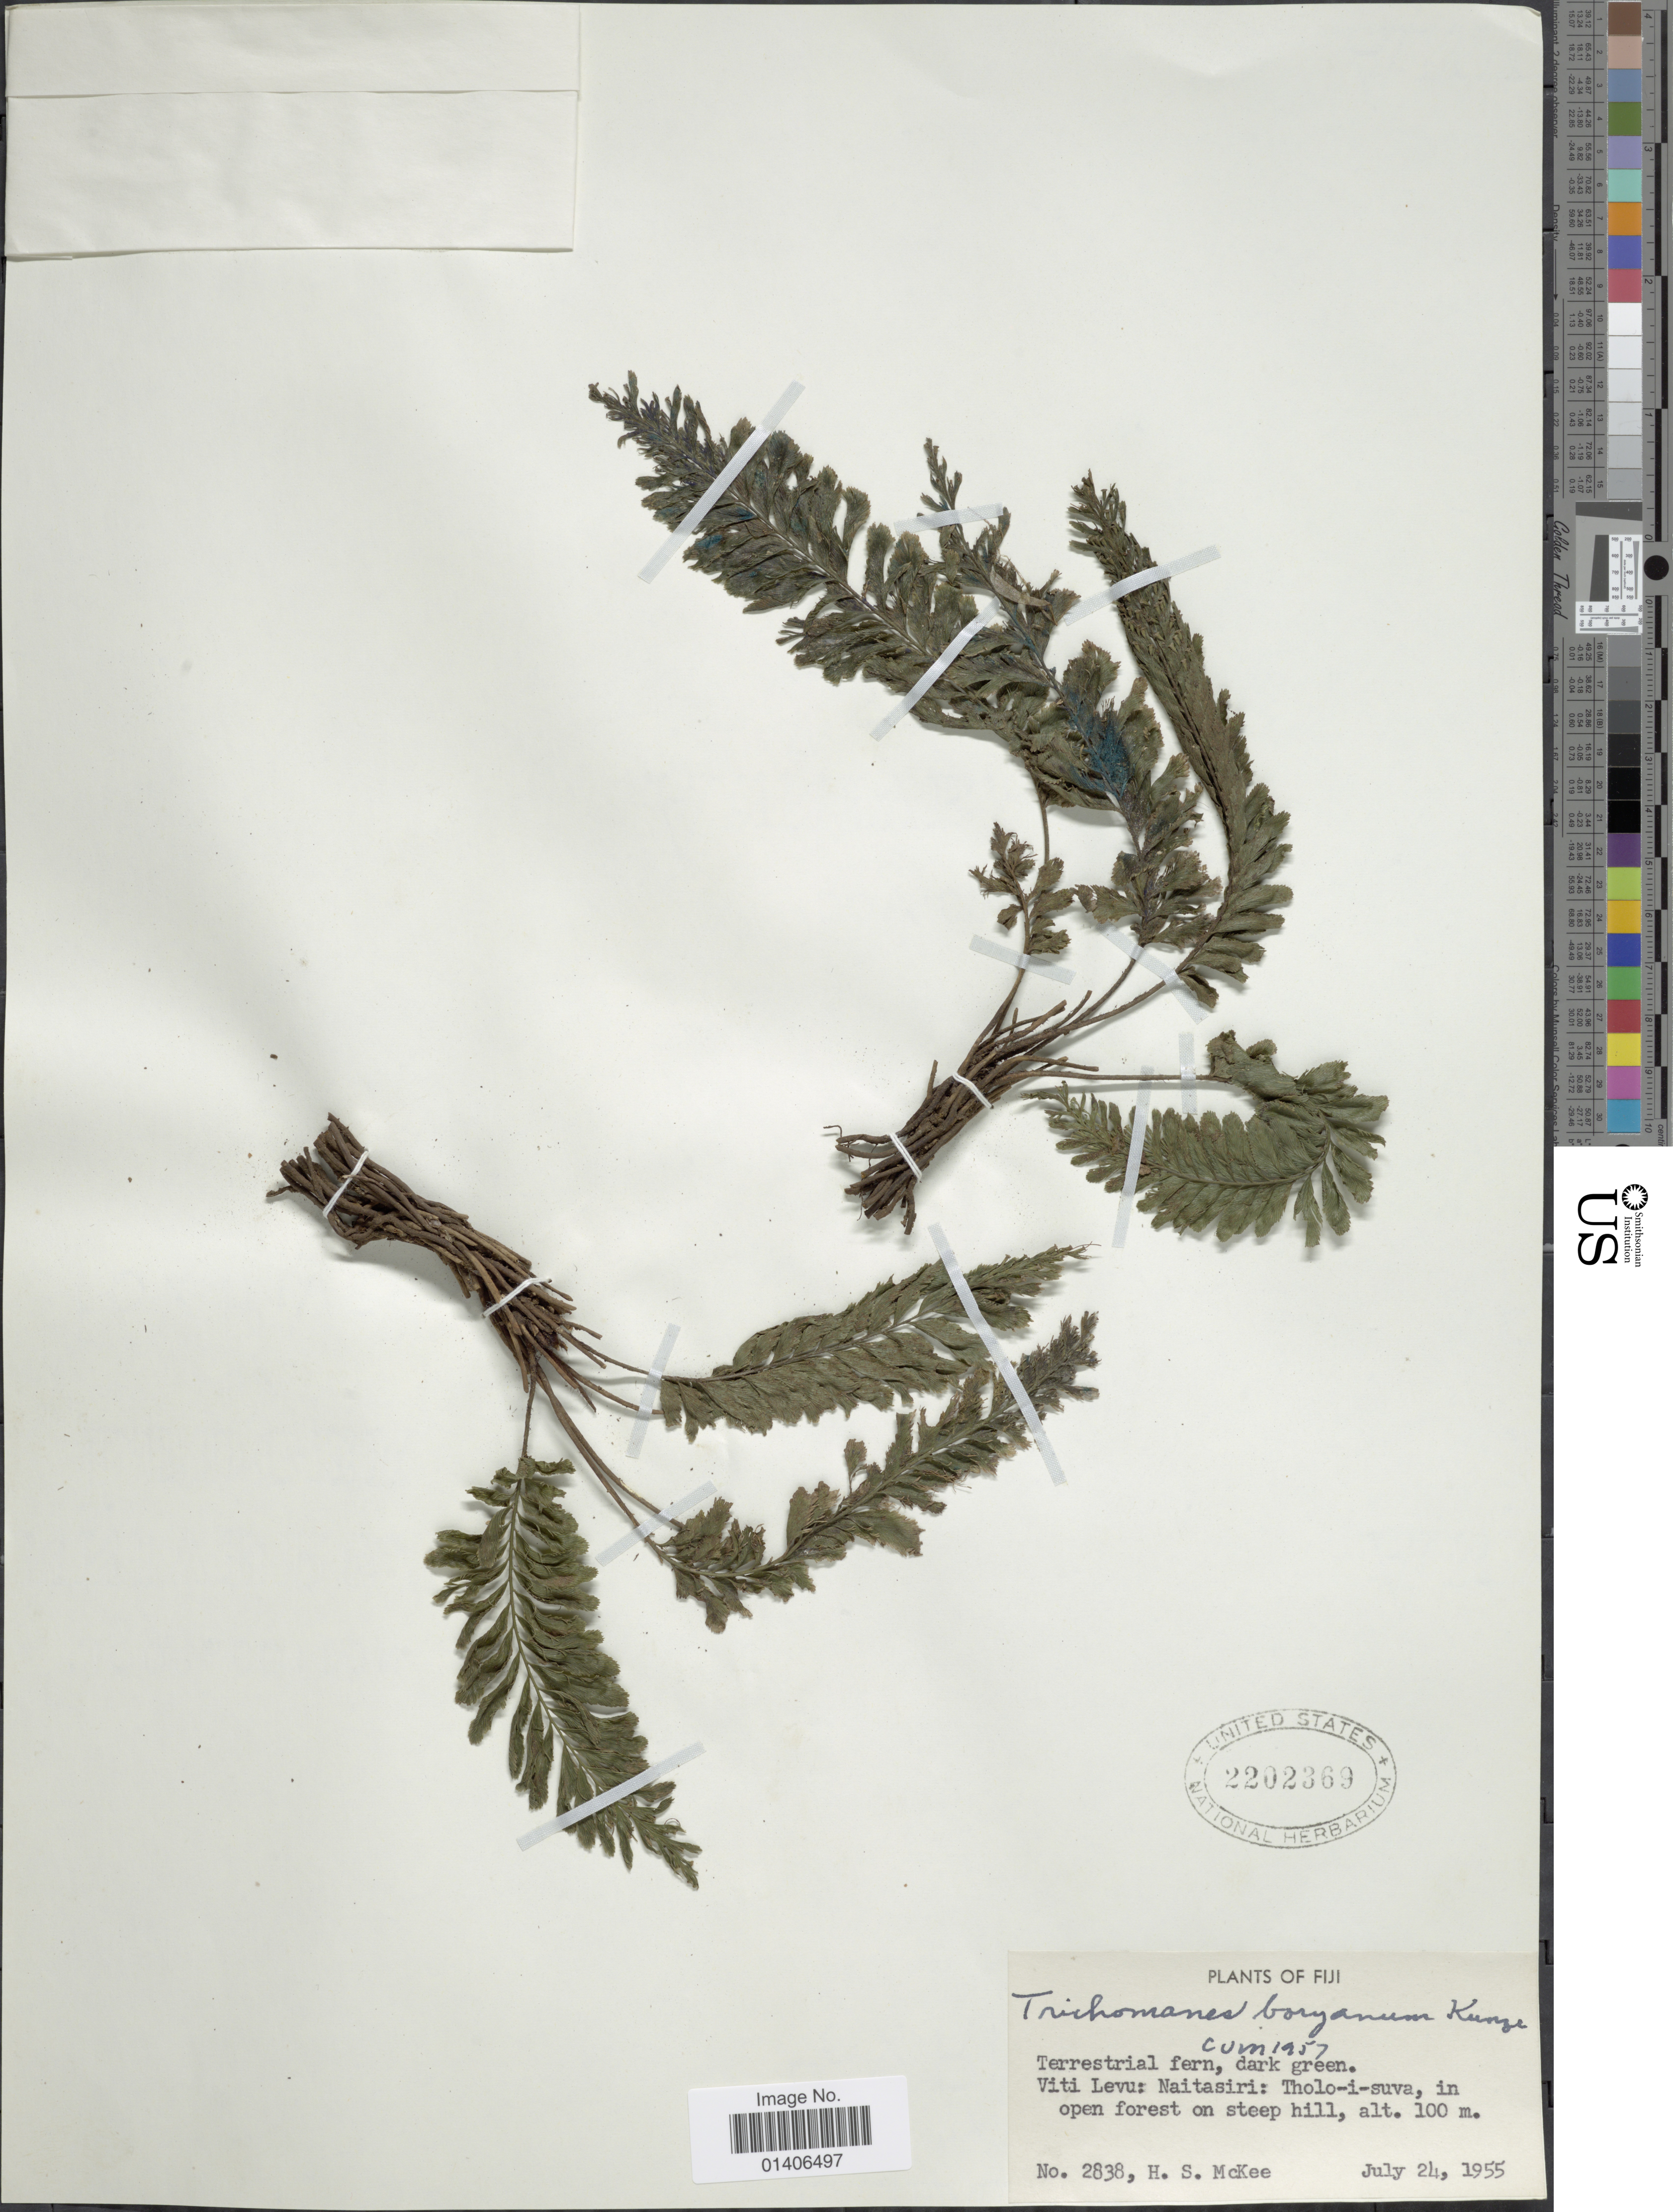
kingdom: Plantae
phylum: Tracheophyta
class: Polypodiopsida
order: Hymenophyllales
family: Hymenophyllaceae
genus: Cephalomanes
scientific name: Cephalomanes atrovirens subsp. boryanum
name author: (Kunze) K. Iwats.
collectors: H. S. McKee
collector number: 2838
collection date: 1955-07-24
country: Fiji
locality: Viti Levu:Naitasiri: Tholo-i-suva, in open forest on steep hill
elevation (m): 100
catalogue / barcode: US 2202369